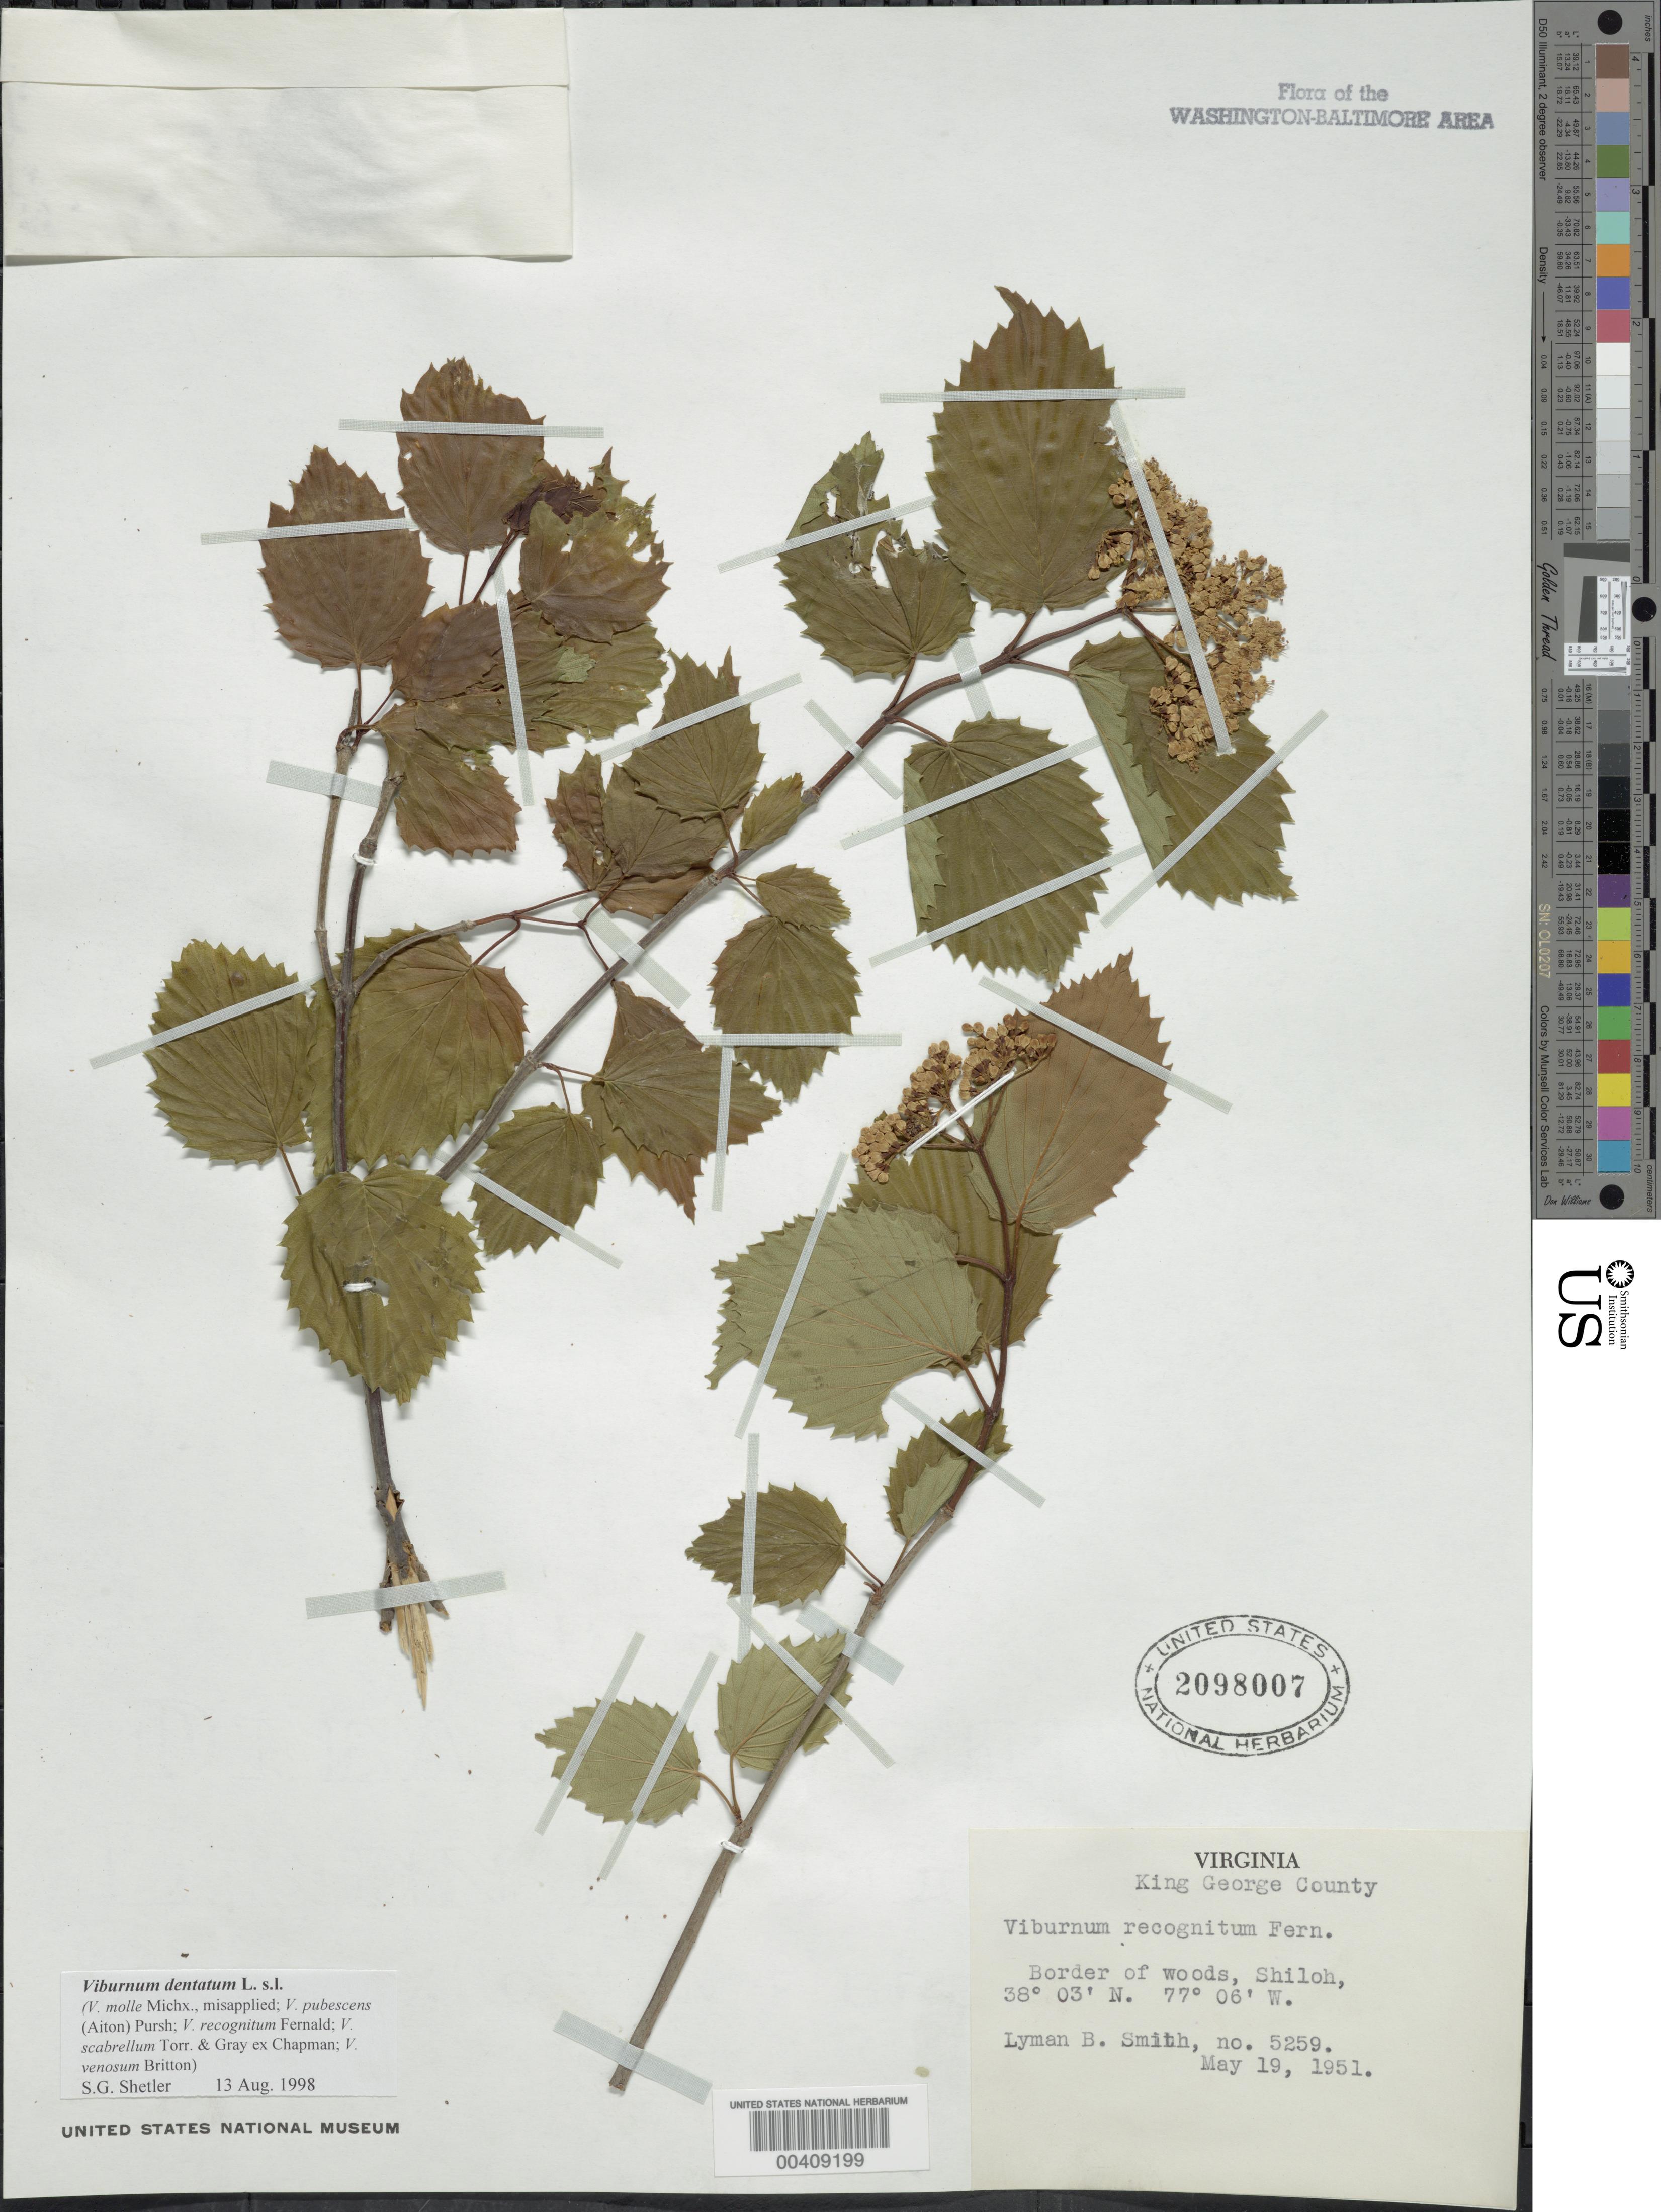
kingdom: Plantae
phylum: Tracheophyta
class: Magnoliopsida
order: Dipsacales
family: Viburnaceae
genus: Viburnum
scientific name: Viburnum dentatum var. recognitum ined.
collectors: L. Smith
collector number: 5259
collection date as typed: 19 May 1951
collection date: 1951-05-19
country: United States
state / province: Virginia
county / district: King George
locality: Shiloh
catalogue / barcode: US 2098007